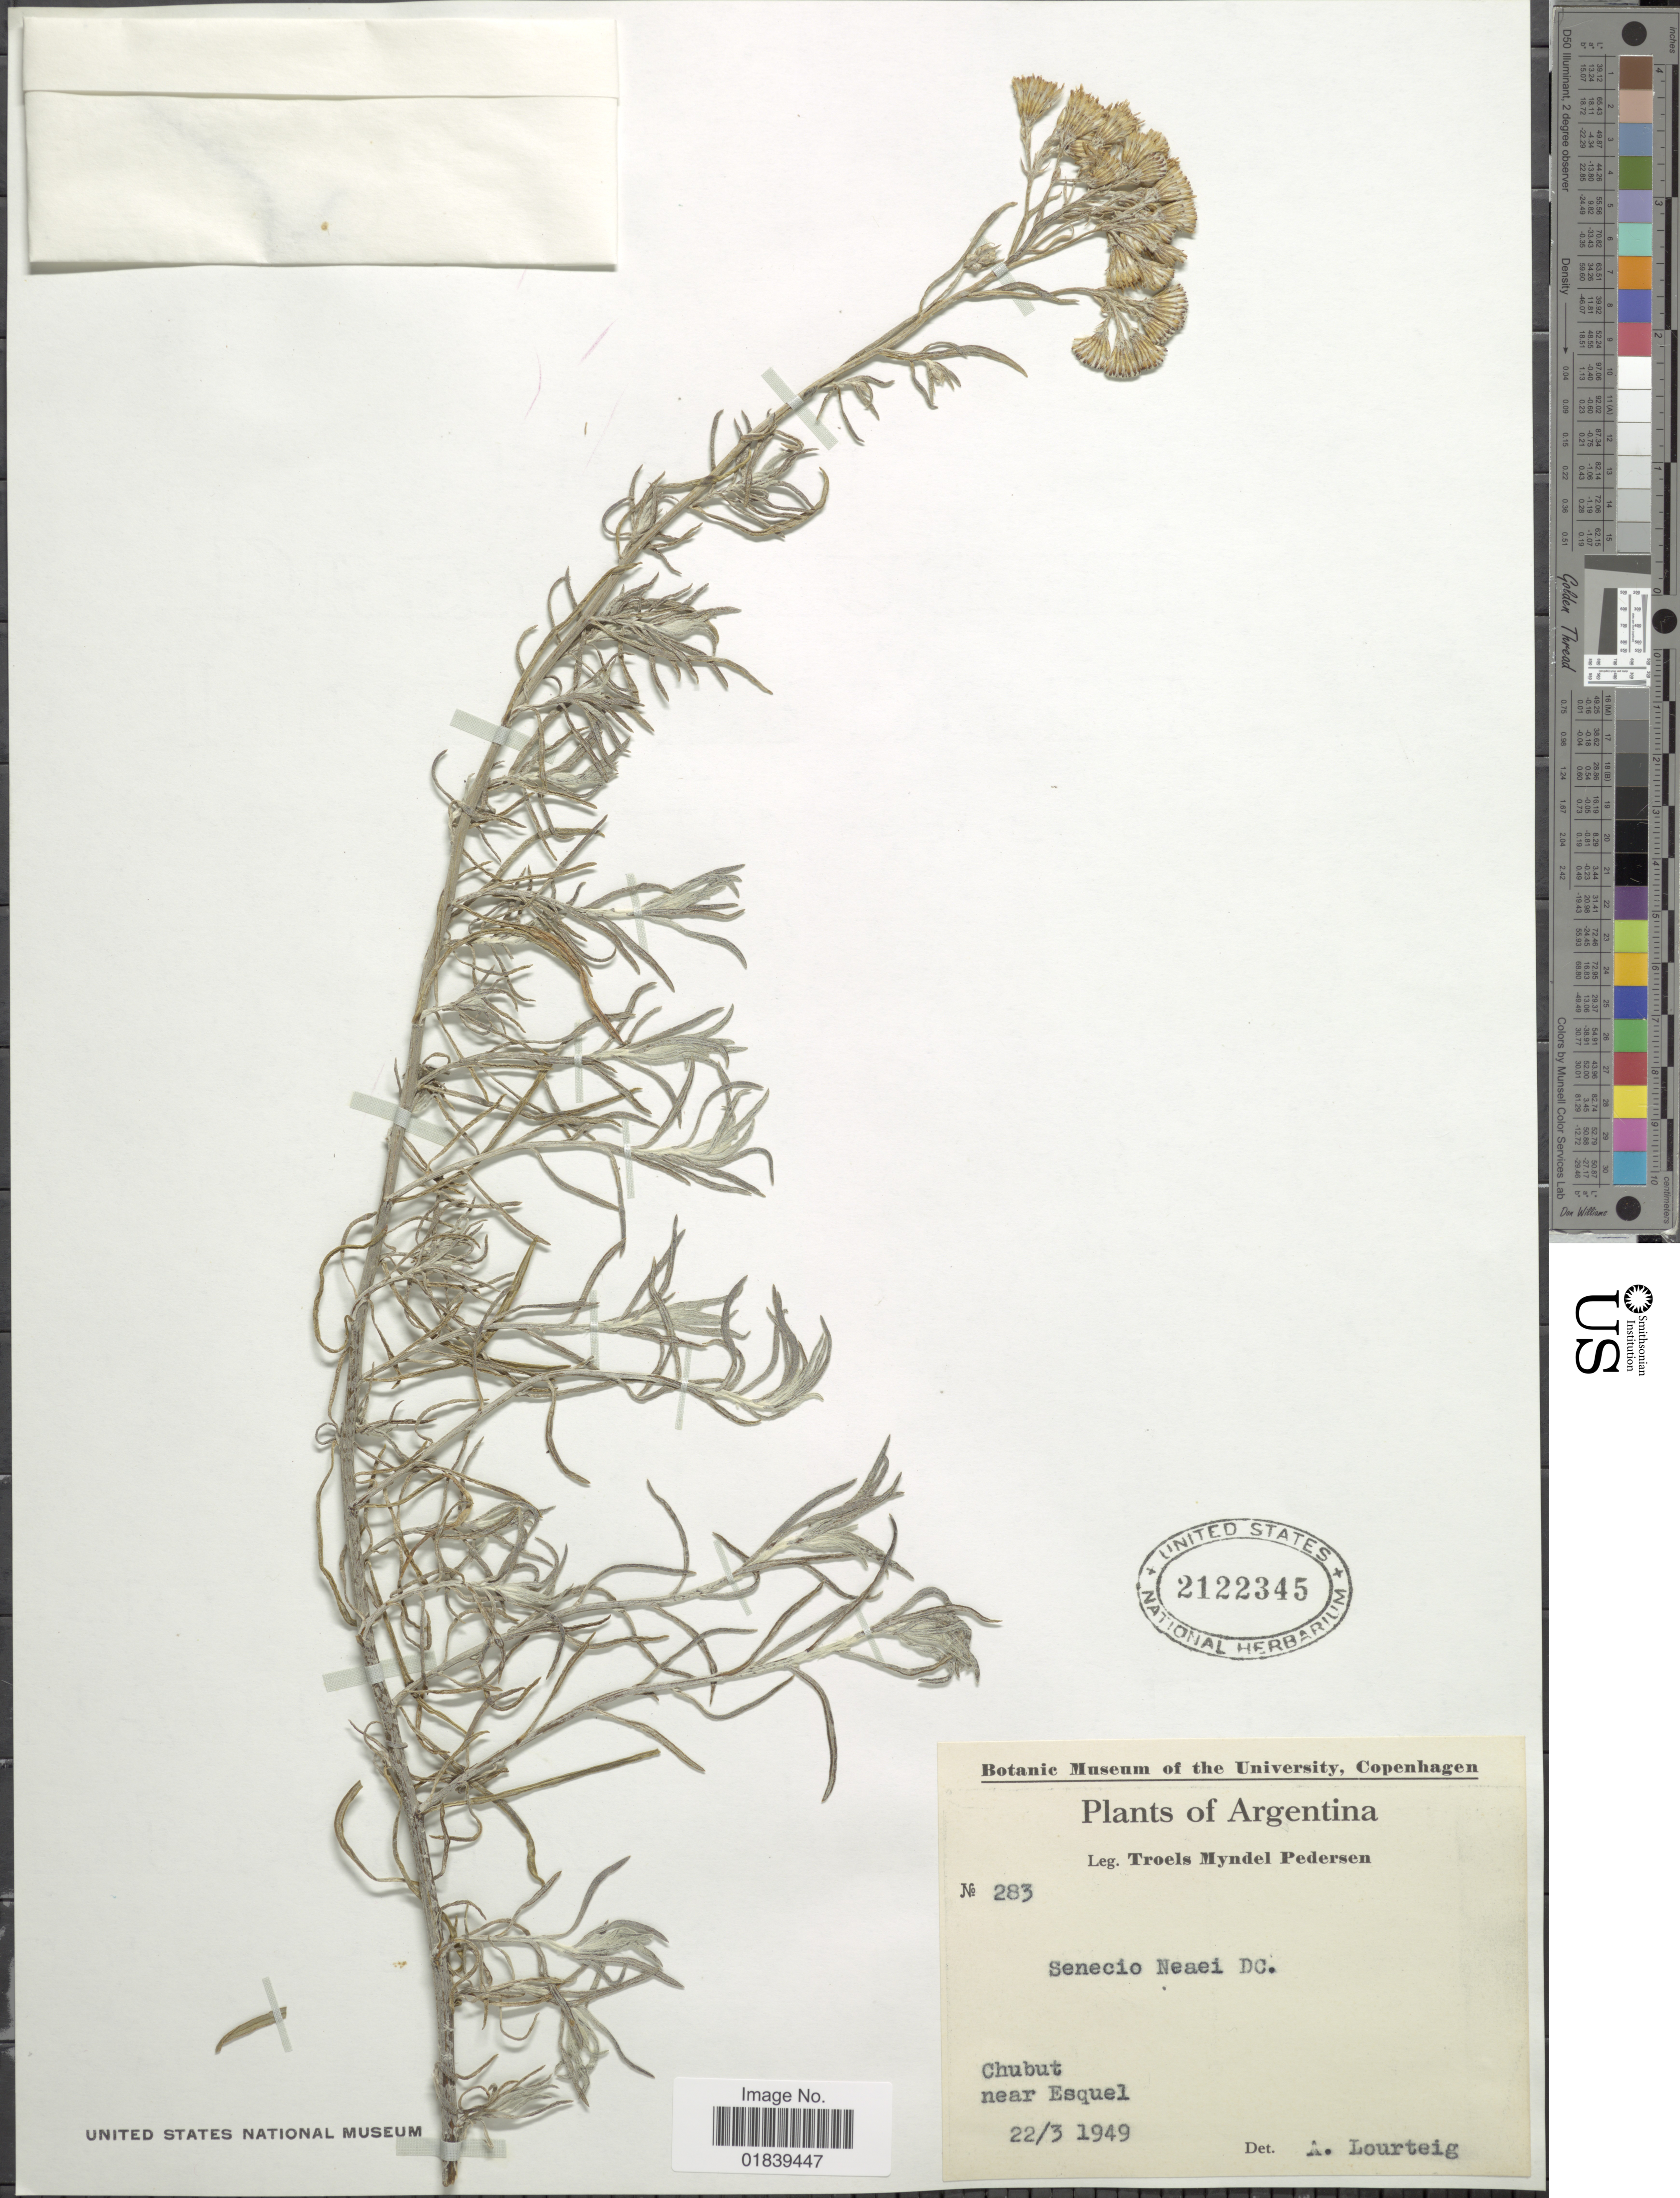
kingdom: Plantae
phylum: Tracheophyta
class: Magnoliopsida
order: Asterales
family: Asteraceae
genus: Senecio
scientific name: Senecio neaei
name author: DC.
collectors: T. Pederson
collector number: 283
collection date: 1949-03-22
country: Argentina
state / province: Chubut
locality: Near Esquel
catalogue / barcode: US 2122345